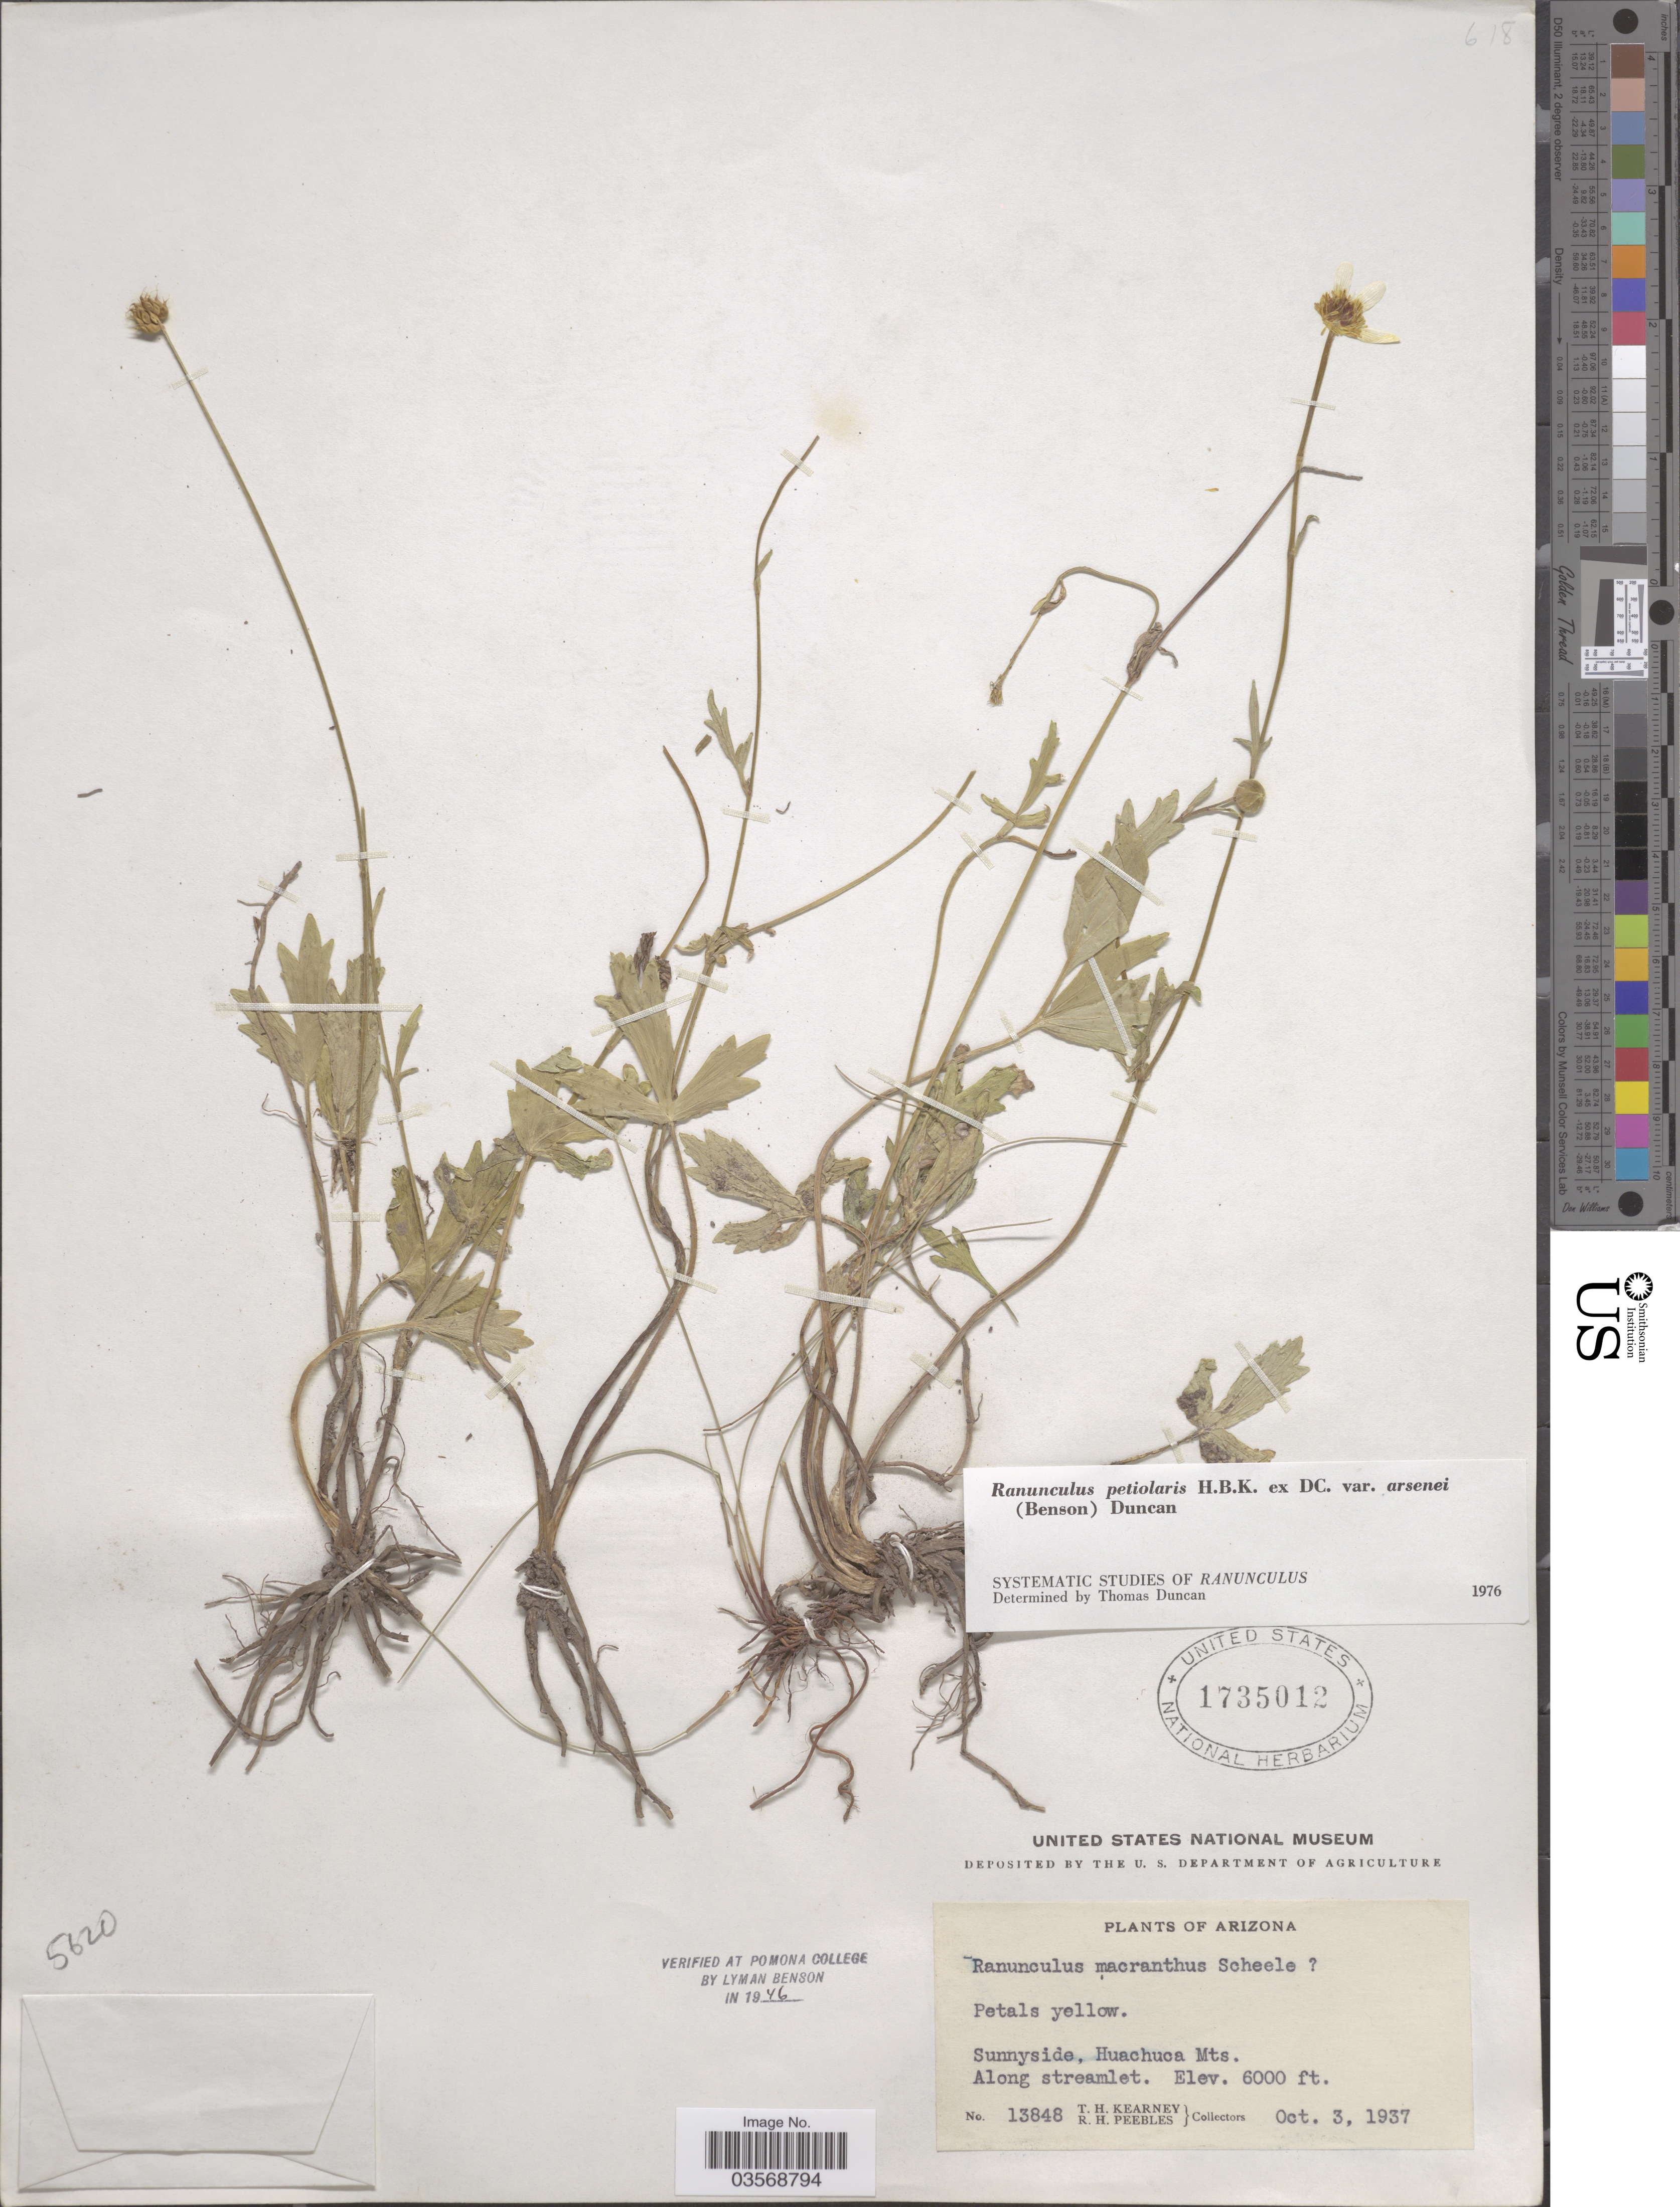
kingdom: Plantae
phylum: Tracheophyta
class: Magnoliopsida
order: Ranunculales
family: Ranunculaceae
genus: Ranunculus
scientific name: Ranunculus petiolaris var. arsenei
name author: (L.D. Benson) Duncan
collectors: T. H. Kearney & R. H. Peebles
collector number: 13848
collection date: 1937-10-03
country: United States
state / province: Arizona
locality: Sunnyside, Huachuca Mts. Along streamlet.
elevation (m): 1829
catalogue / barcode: US 1735012